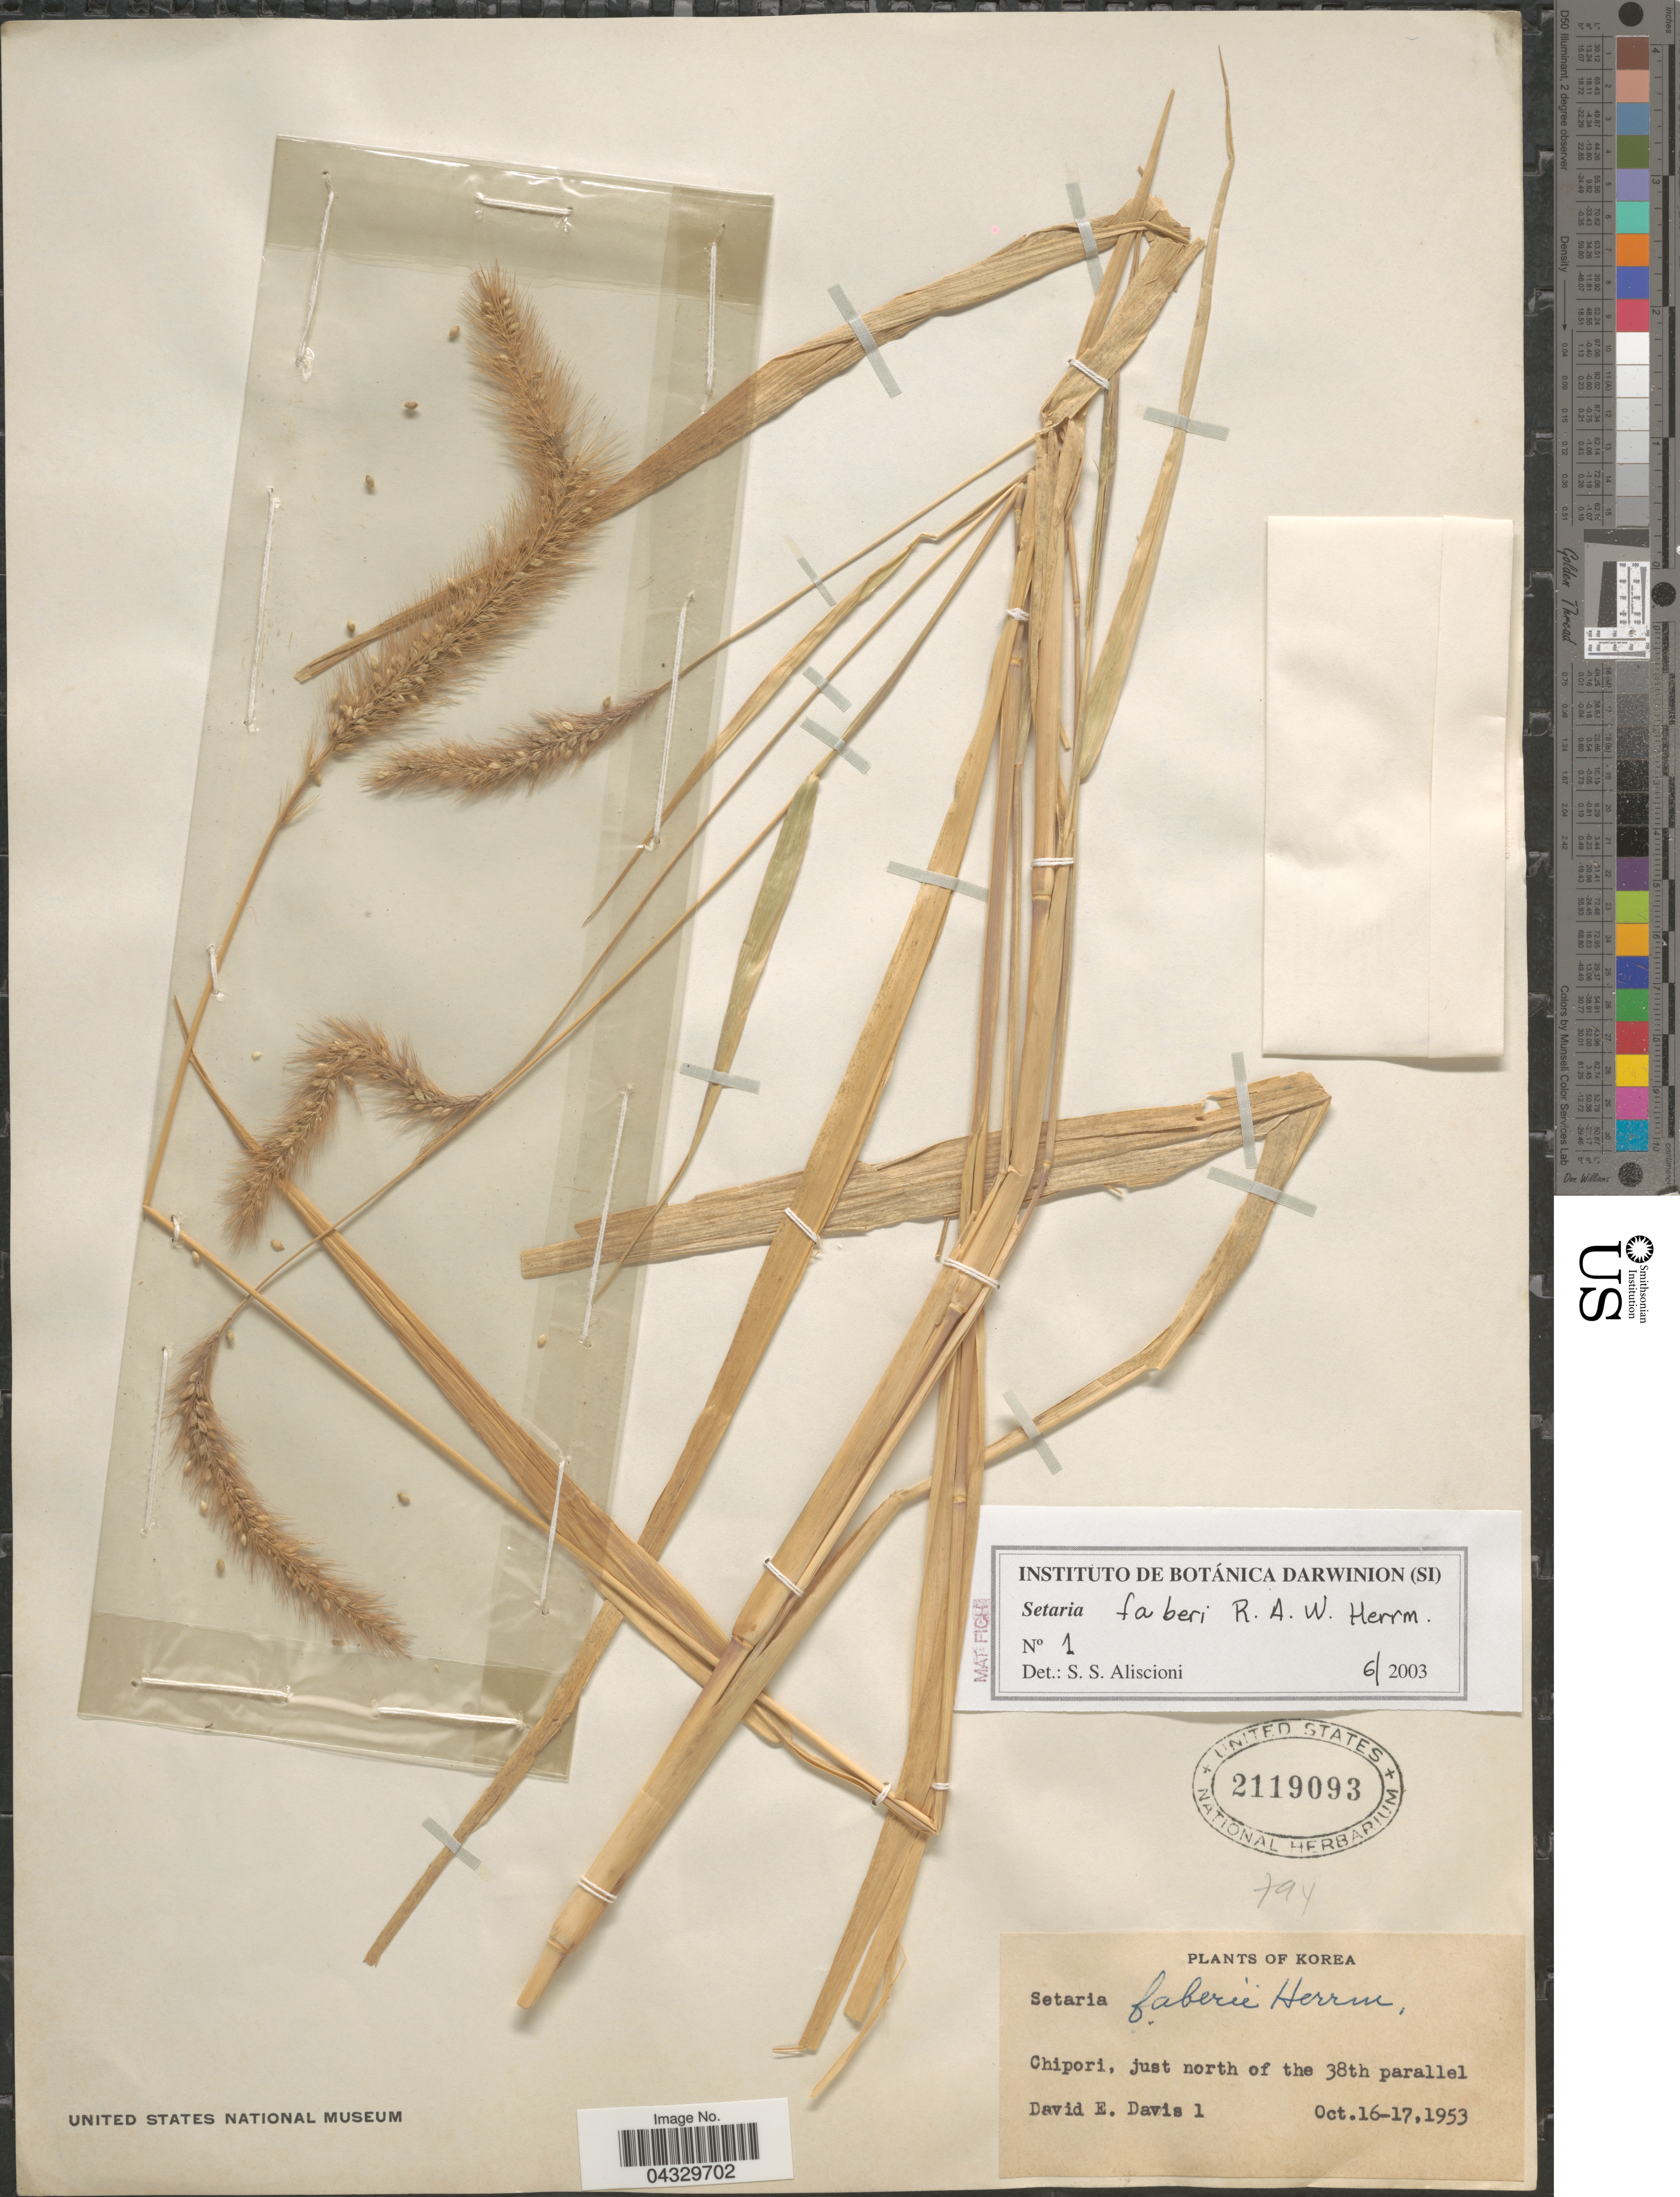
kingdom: Plantae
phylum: Tracheophyta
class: Liliopsida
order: Poales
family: Poaceae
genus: Setaria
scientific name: Setaria faberi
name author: R.A.W. Herrm.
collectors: D. Davis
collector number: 1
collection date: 1953-10-16/1953-10-17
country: South Korea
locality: Korea. Chipori, just north of the 38th parallel.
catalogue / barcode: US 2119093